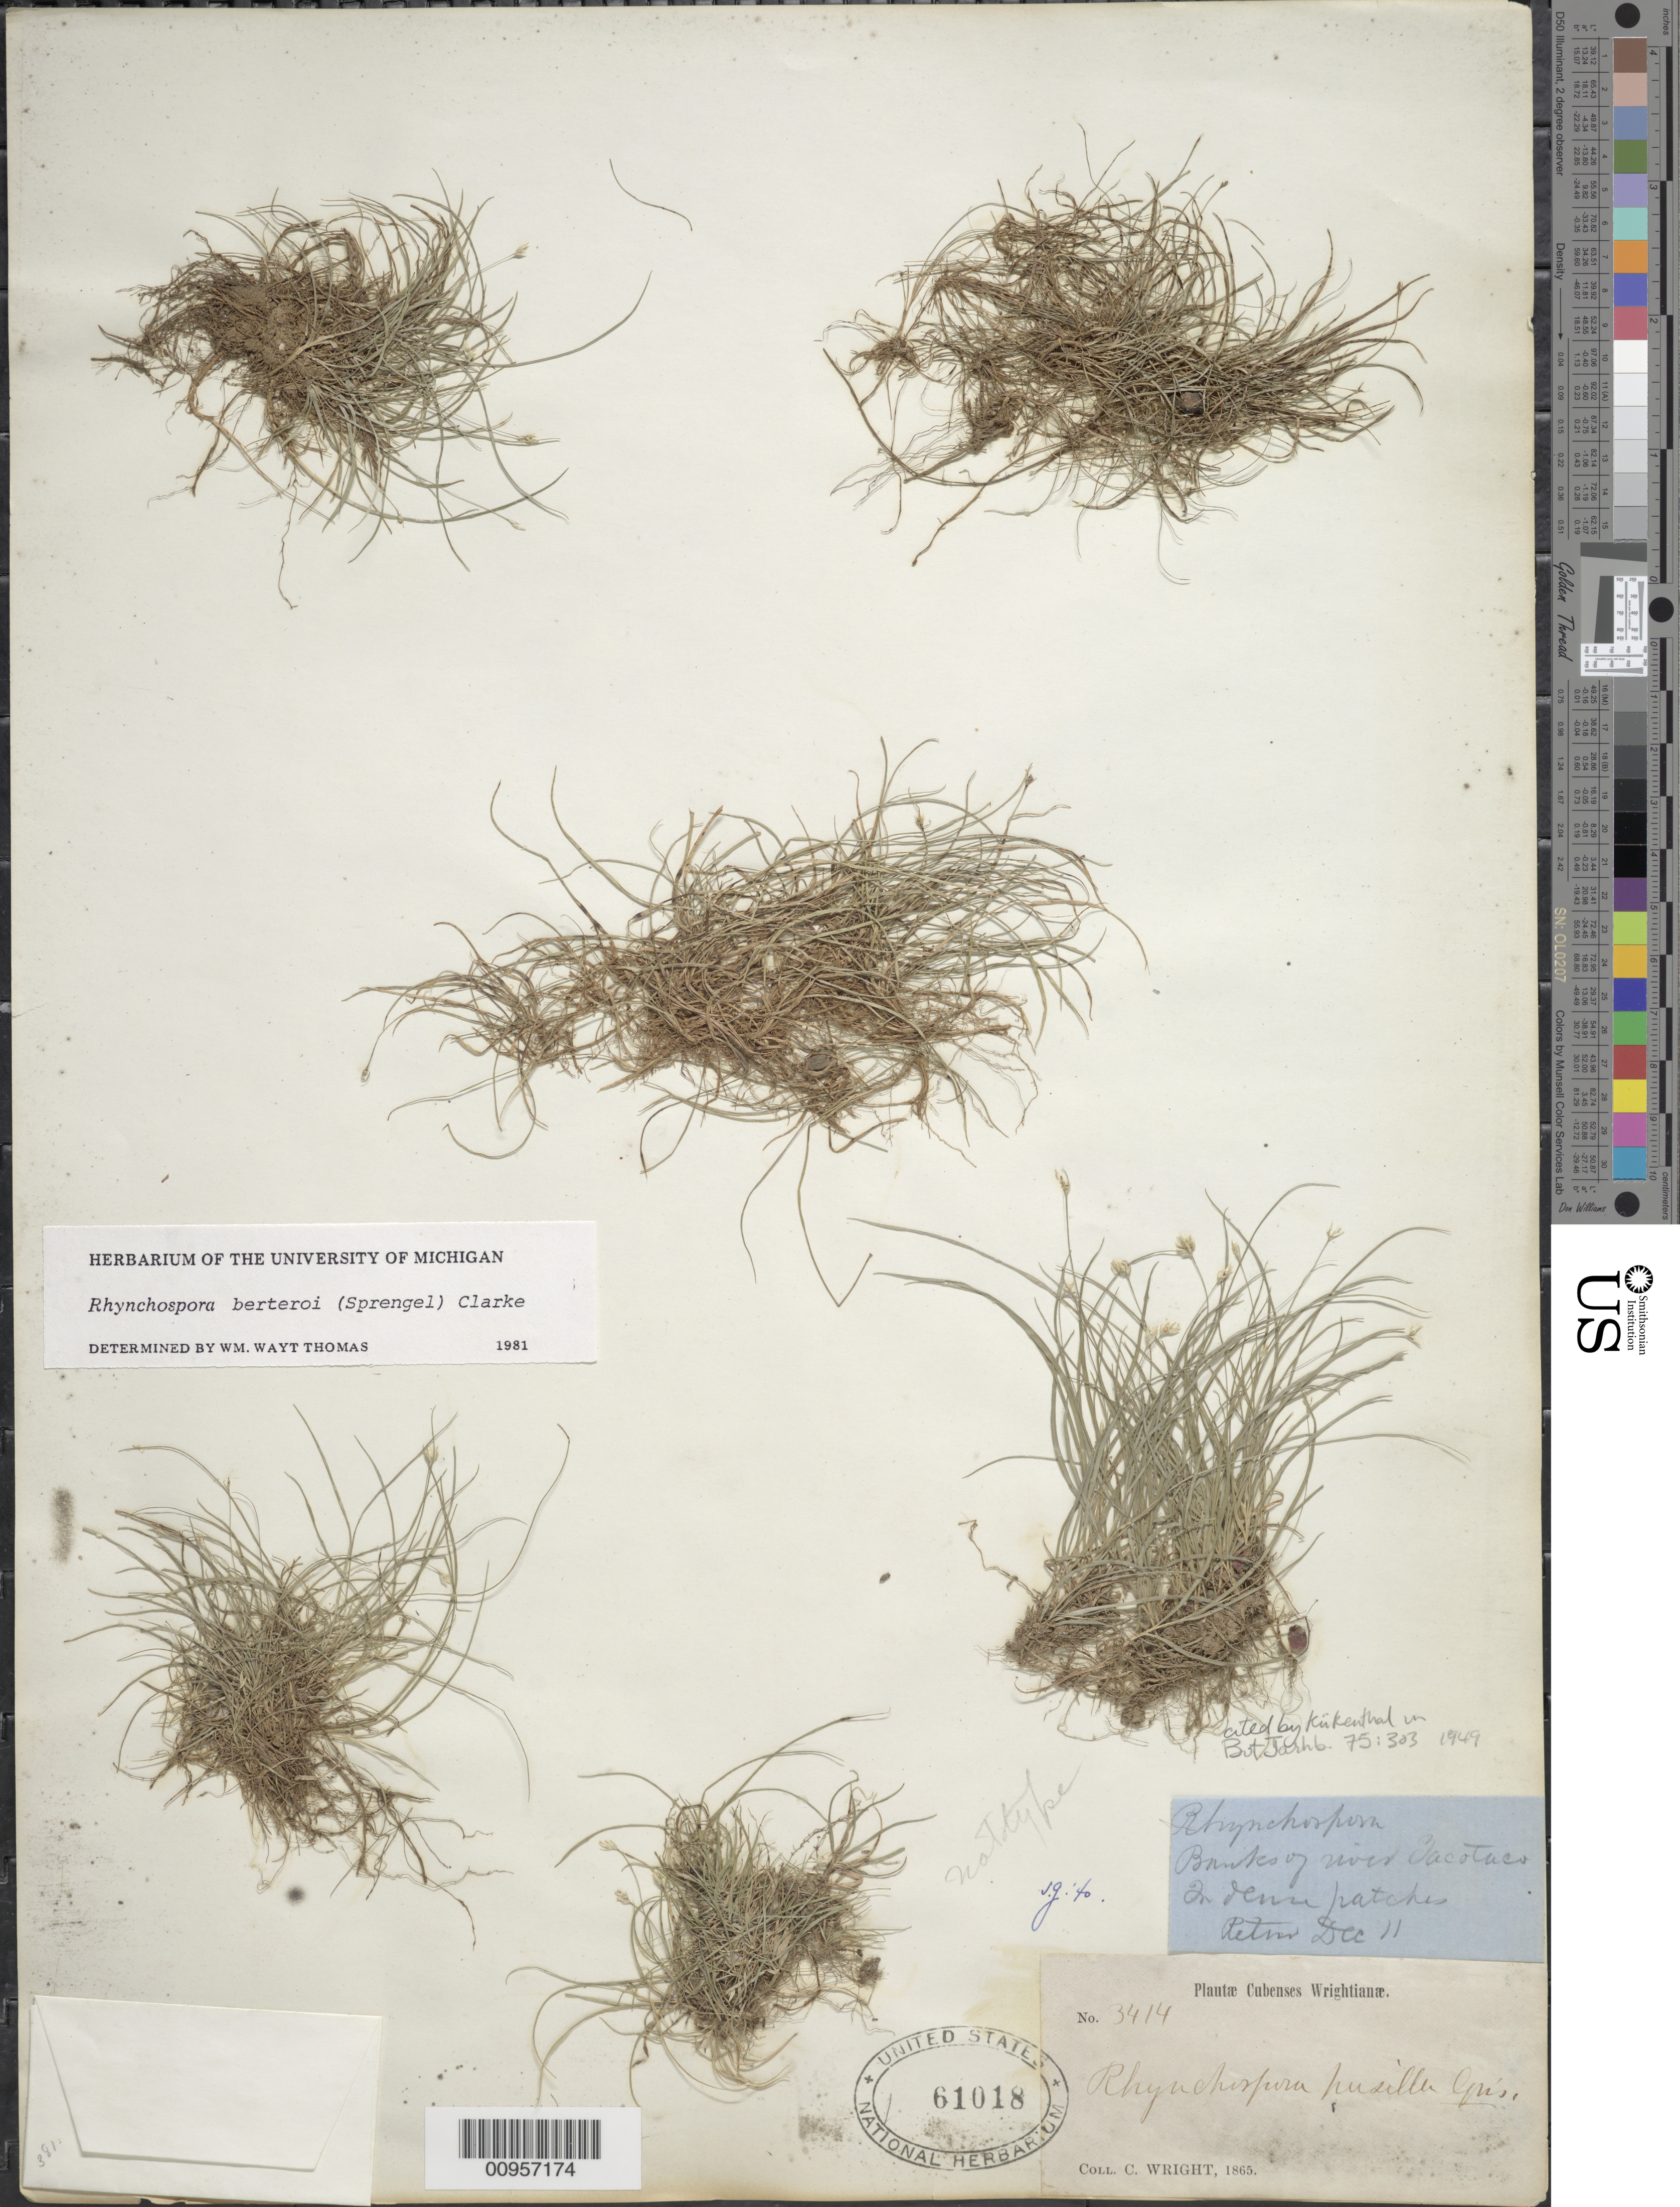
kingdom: Plantae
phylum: Tracheophyta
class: Liliopsida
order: Poales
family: Cyperaceae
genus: Rhynchospora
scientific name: Rhynchospora berteroi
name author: (Spreng.) C.B. Clarke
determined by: Thomas, W. W.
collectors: C. Wright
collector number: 3414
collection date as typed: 11 Dec 1865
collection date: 1865-12-11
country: Cuba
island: Cuba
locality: Banks of River "Zacotaco"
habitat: Banks of river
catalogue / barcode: US 61018